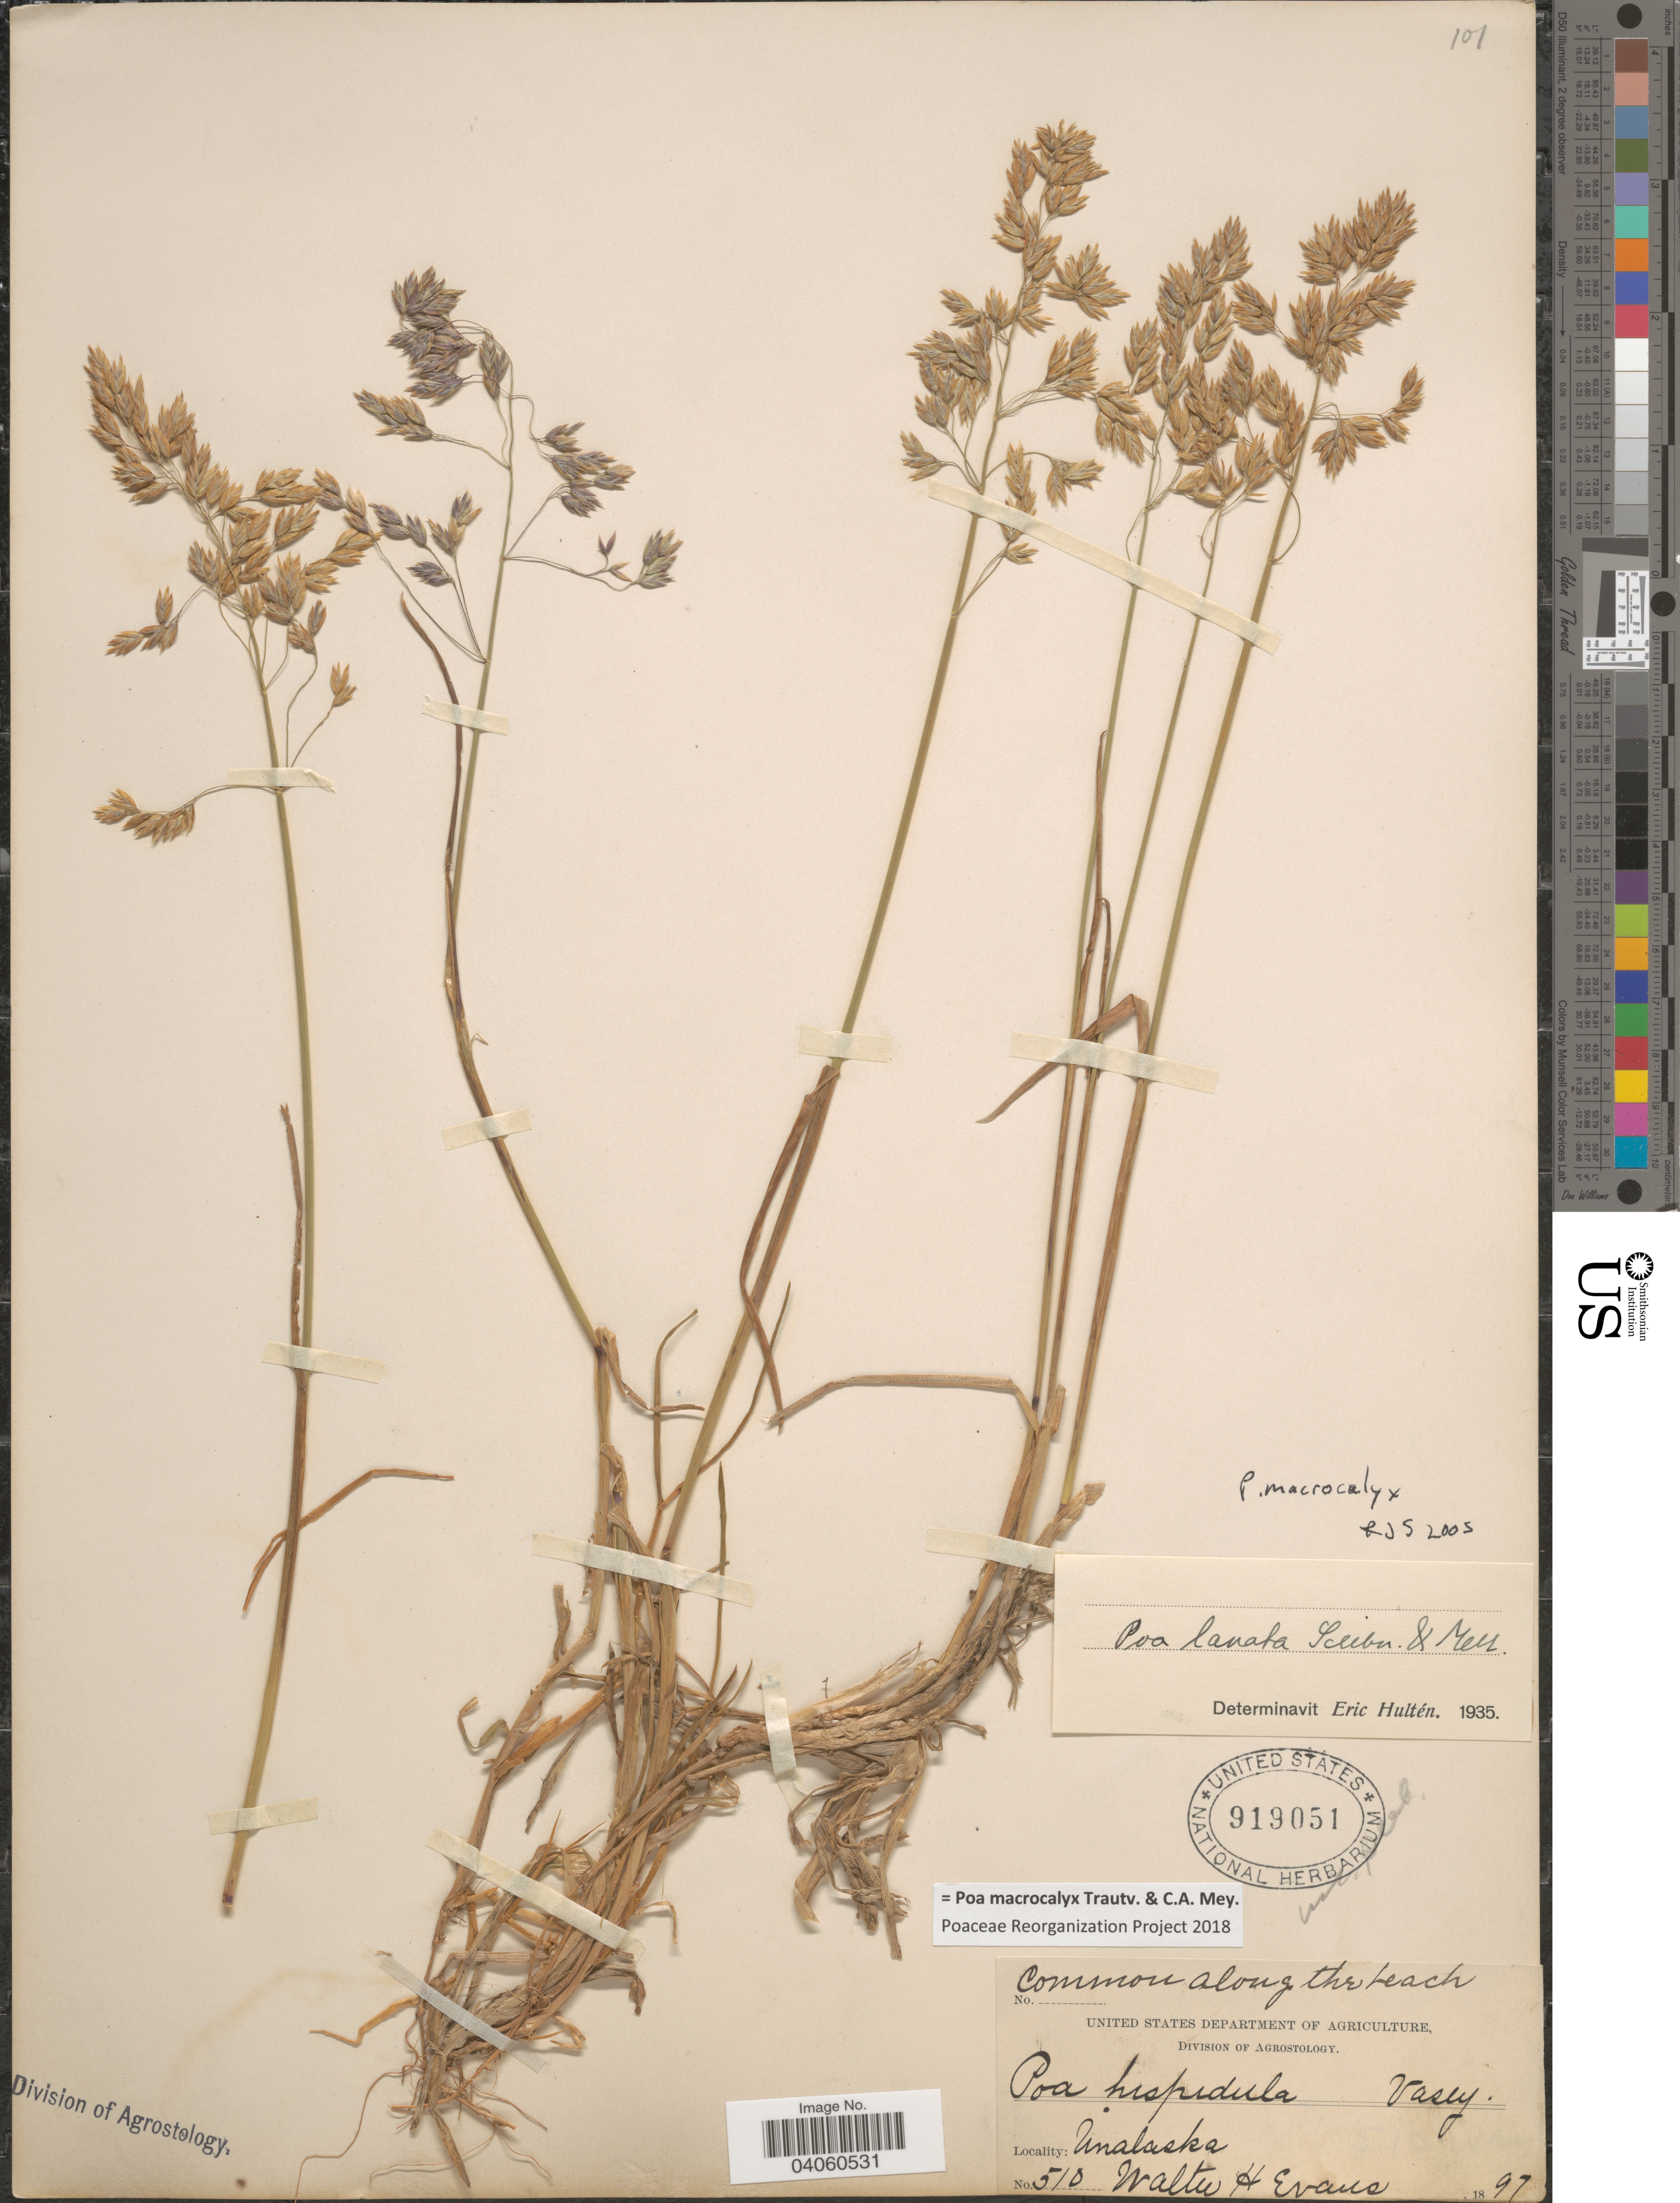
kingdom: Plantae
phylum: Tracheophyta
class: Liliopsida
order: Poales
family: Poaceae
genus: Poa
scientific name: Poa macrocalyx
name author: Trautv. & C.A. Mey.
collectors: W. H. Evans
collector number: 510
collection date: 1897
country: United States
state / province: Alaska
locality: Unalaska.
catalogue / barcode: US 919051